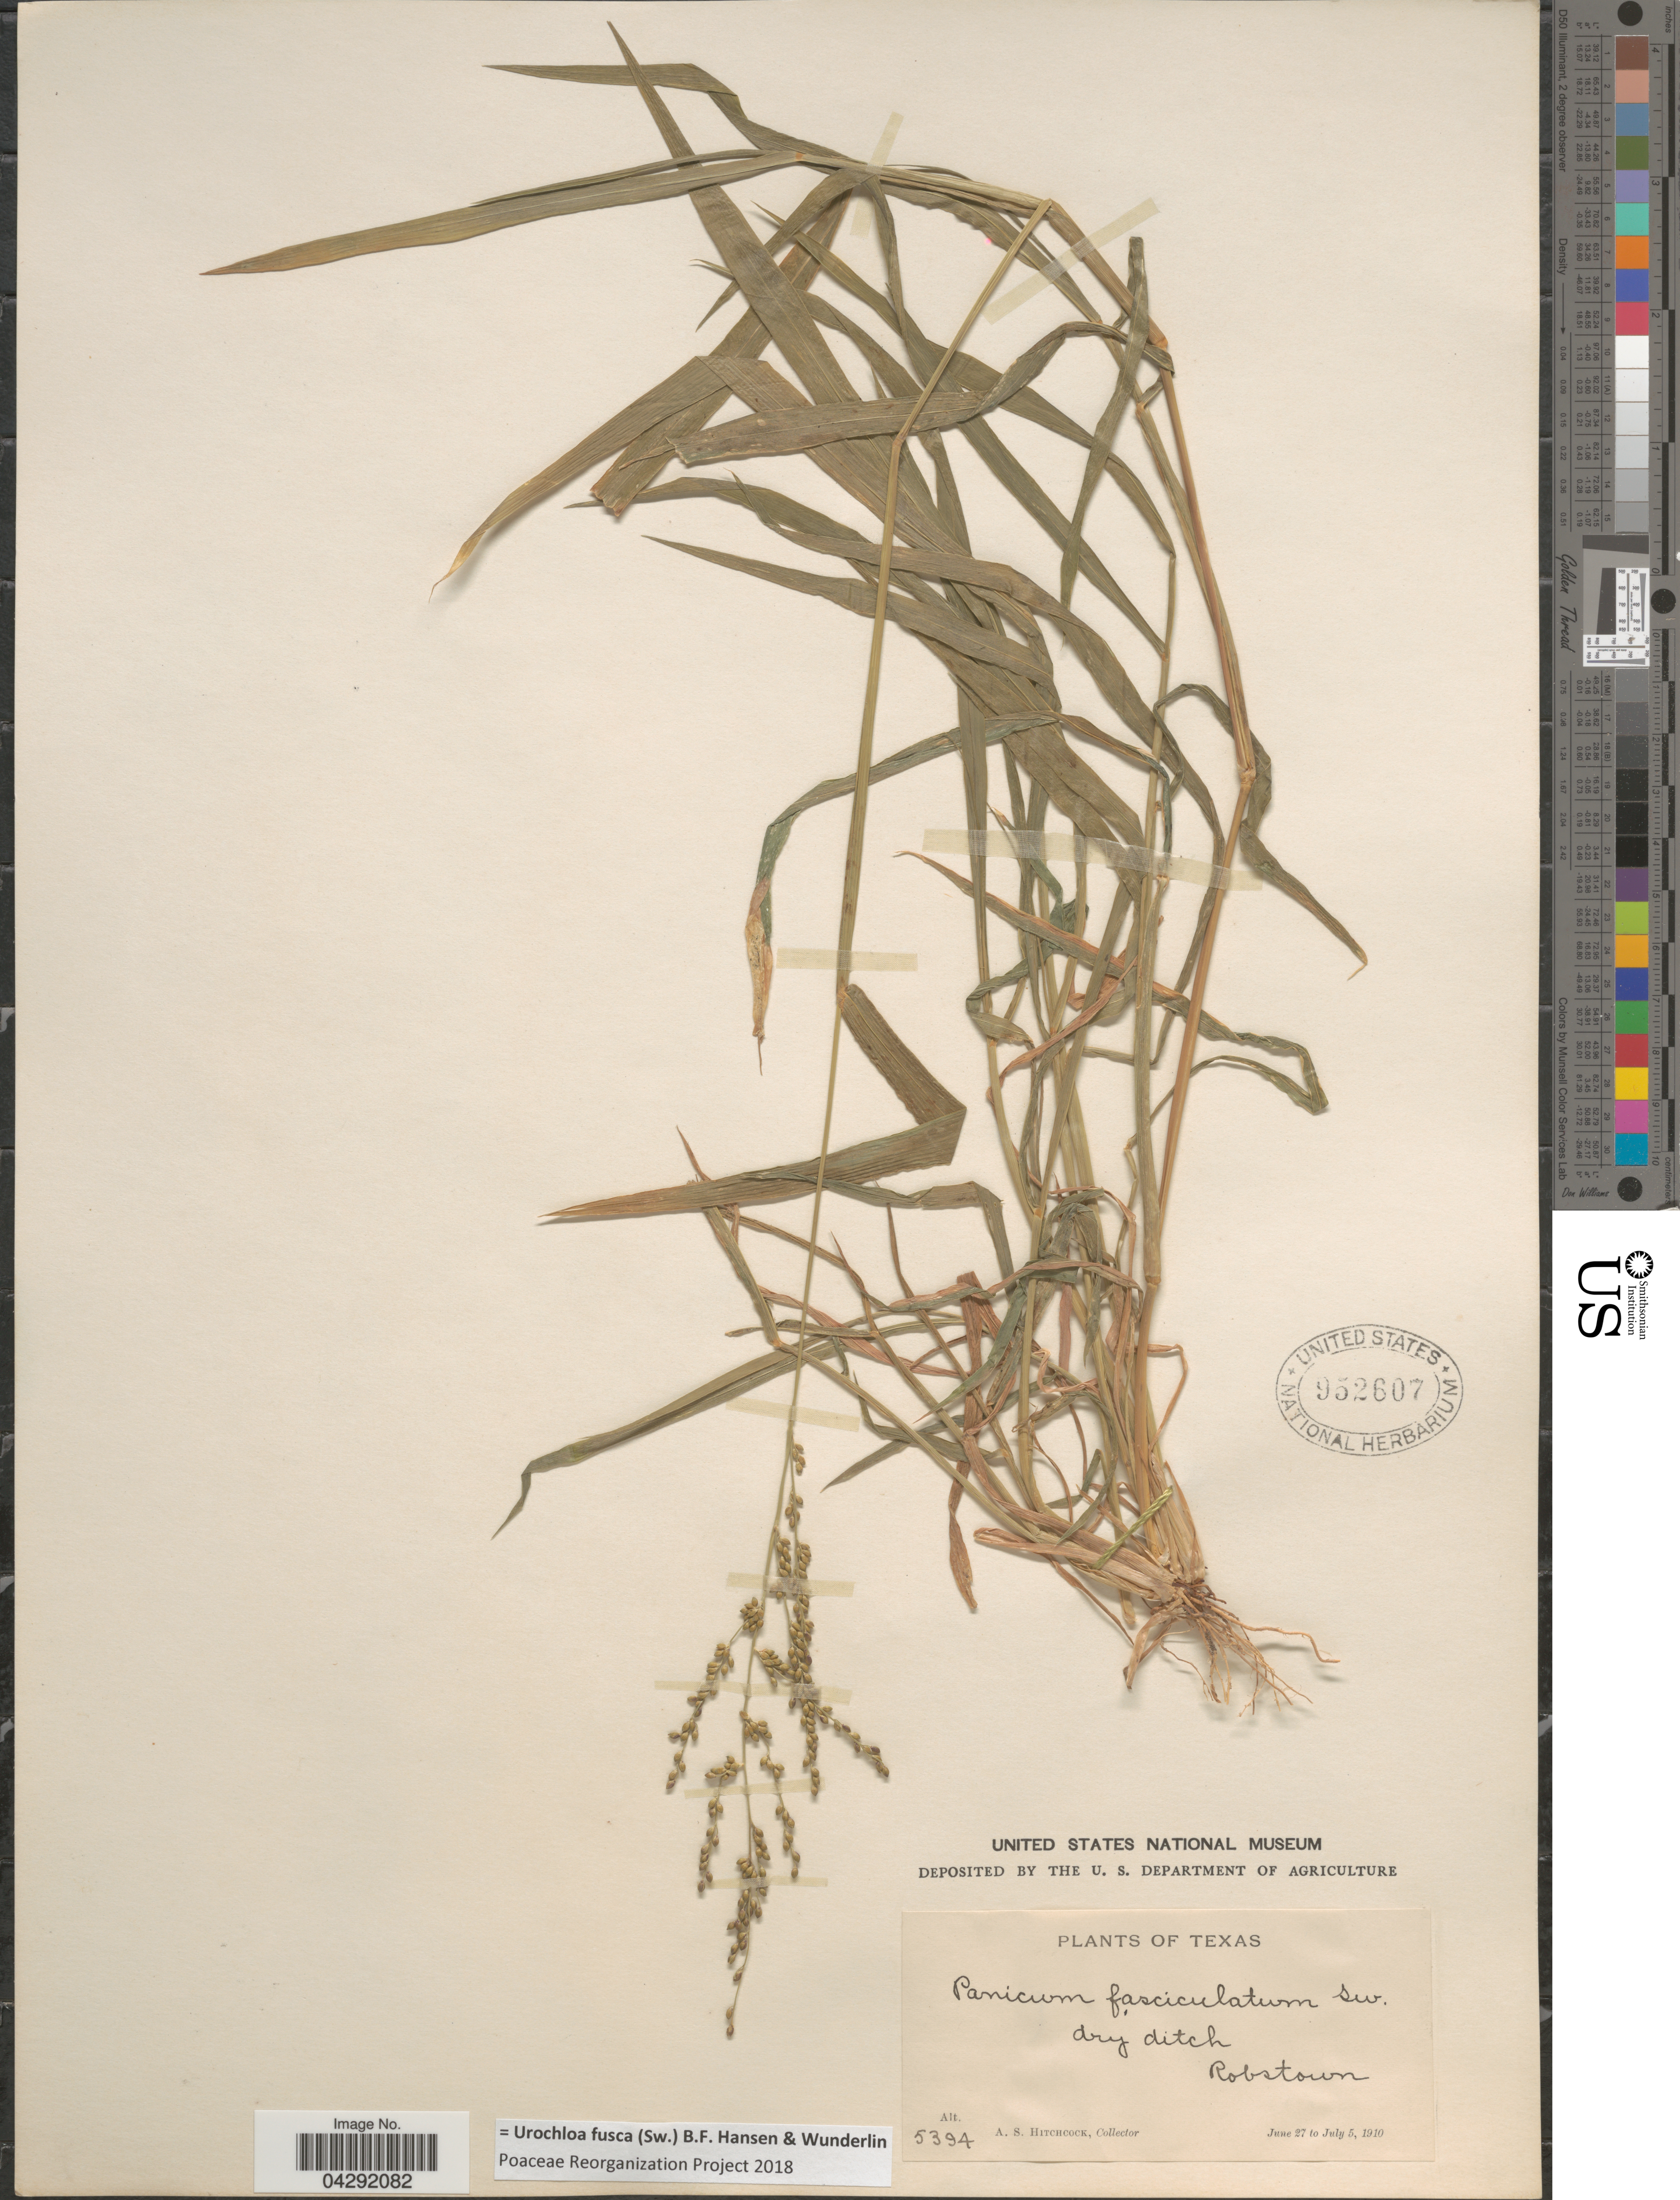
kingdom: Plantae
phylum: Tracheophyta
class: Liliopsida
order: Poales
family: Poaceae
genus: Urochloa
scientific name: Urochloa fusca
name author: (Sw.) B.F. Hansen & Wunderlin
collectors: A. S. Hitchcock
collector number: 5394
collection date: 1910-06-27/1910-07-05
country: United States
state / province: Texas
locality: Dry ditch. Robstown.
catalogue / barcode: US 952607